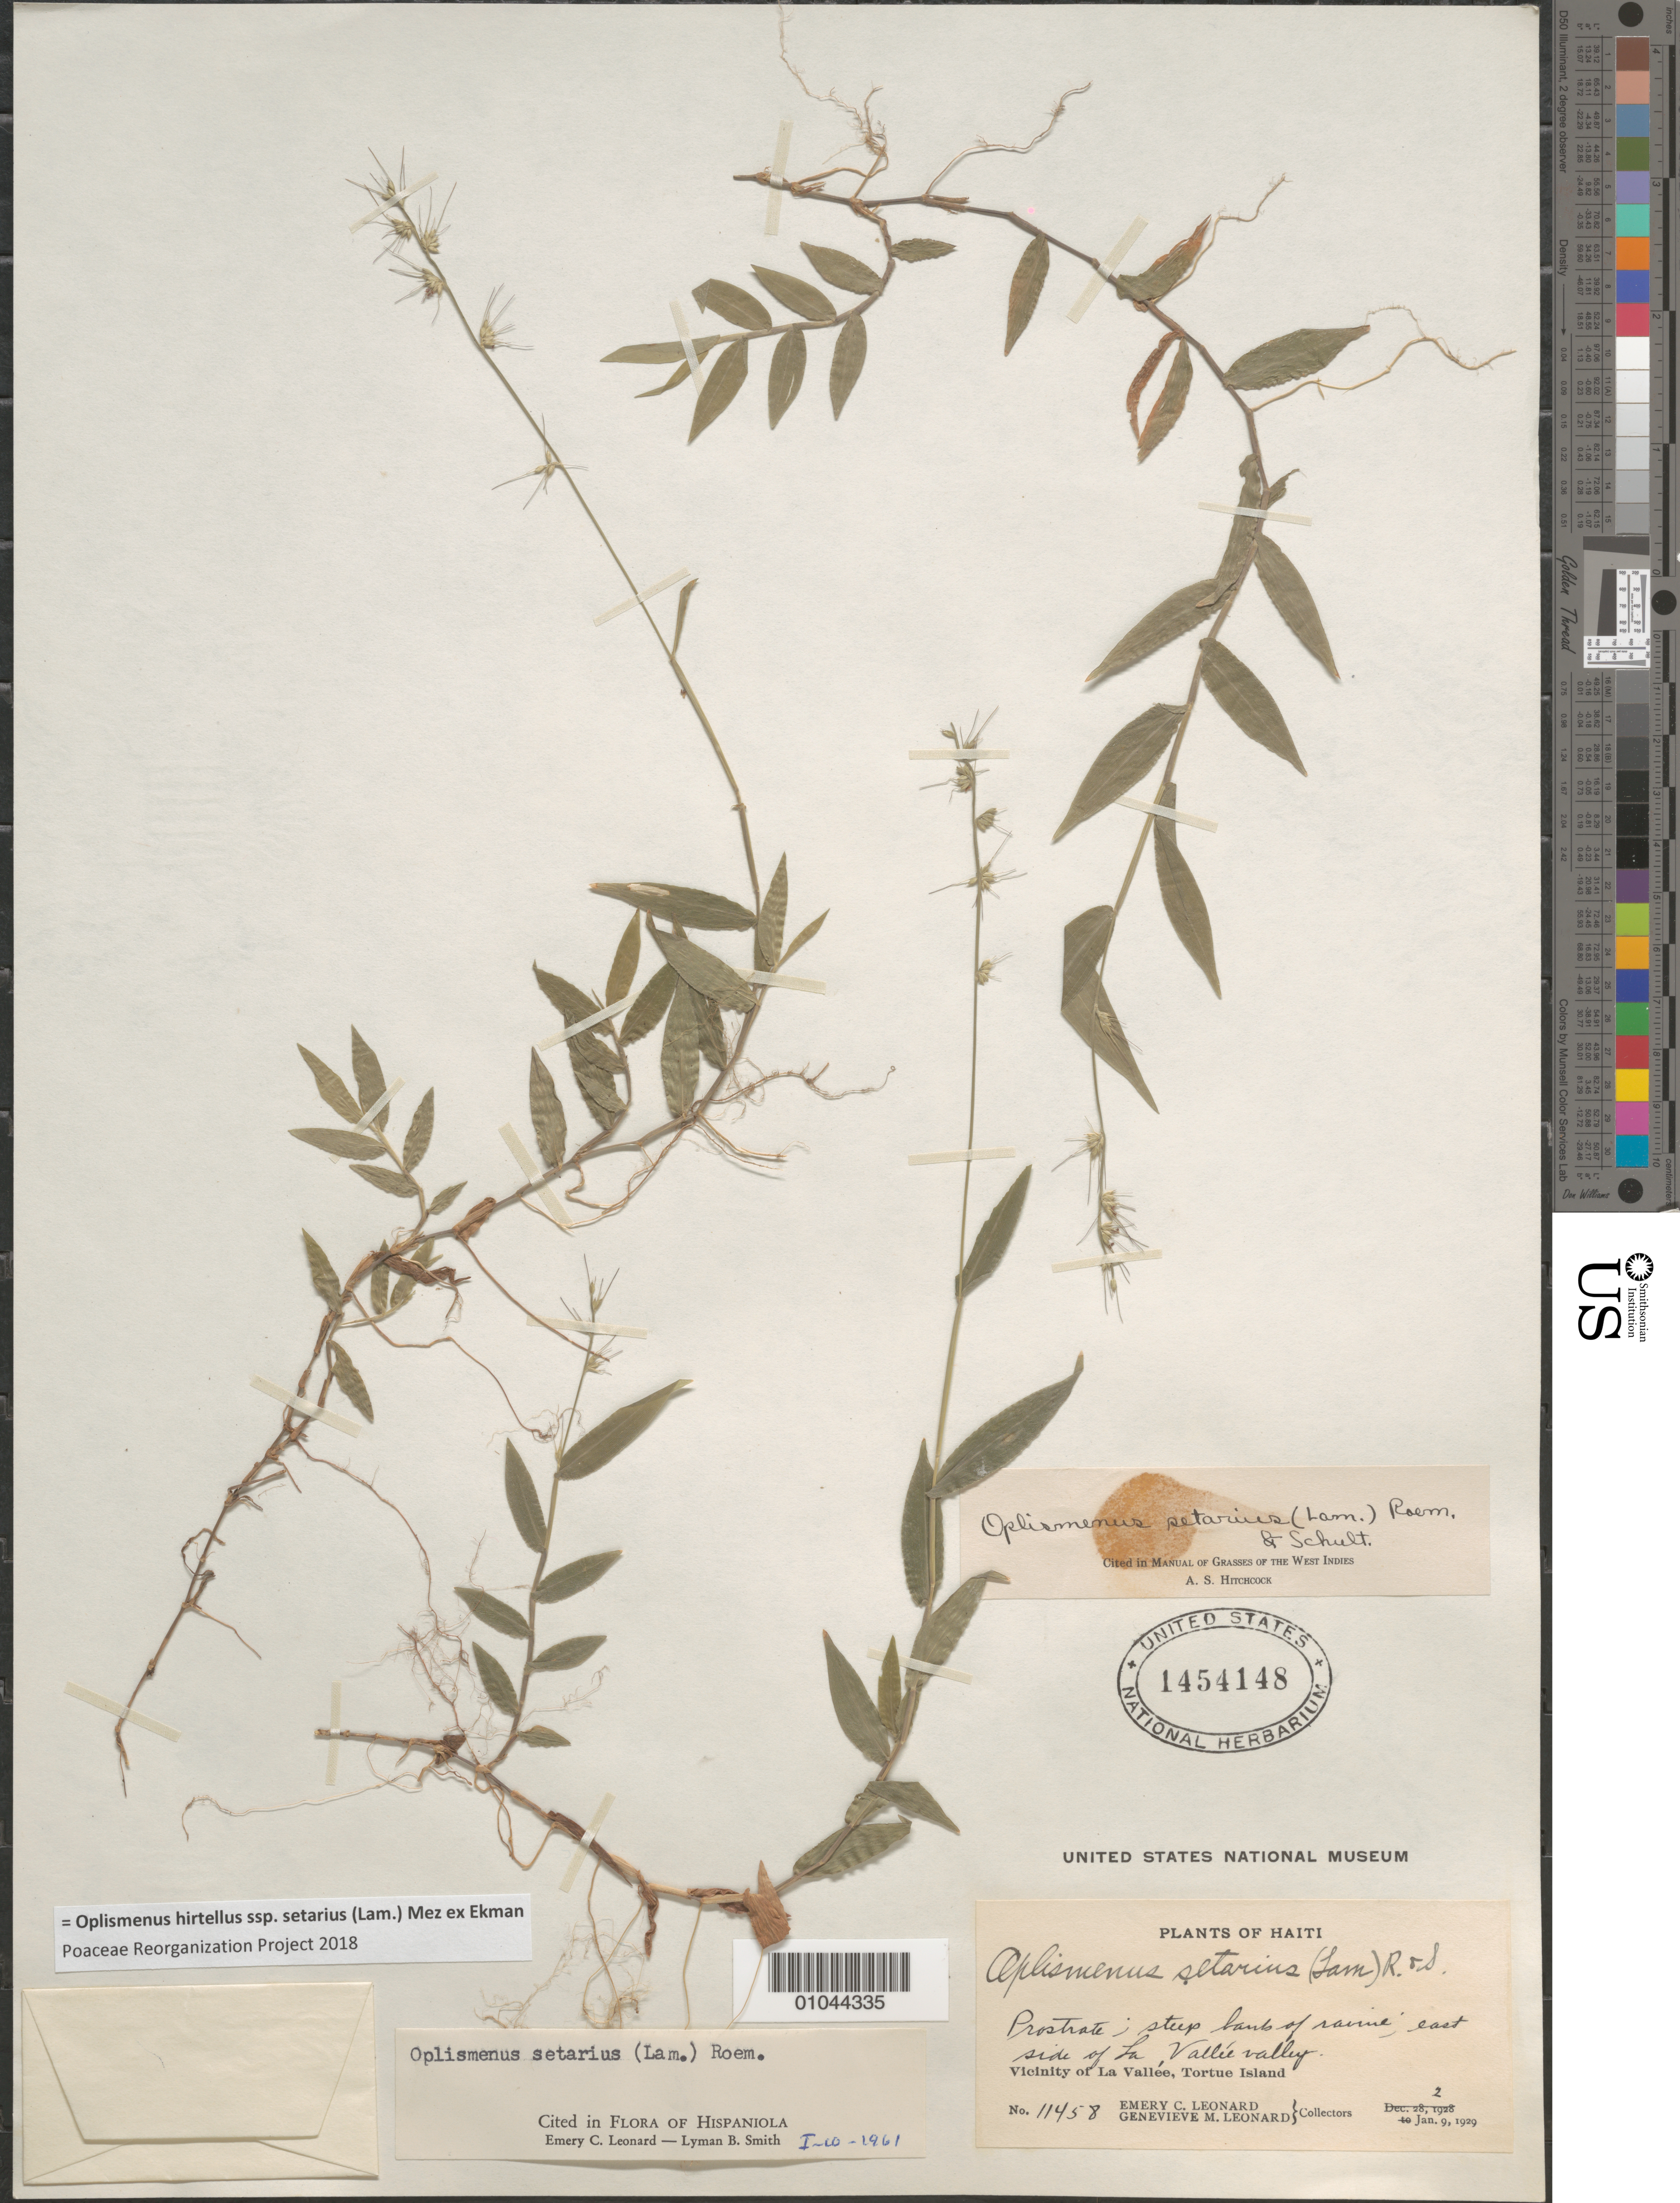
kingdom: Plantae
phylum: Tracheophyta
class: Liliopsida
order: Poales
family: Poaceae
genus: Oplismenus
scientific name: Oplismenus setarius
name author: (Lam.) Roem. & Schult.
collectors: E. C. Leonard & G. M. Leonard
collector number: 11458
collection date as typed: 09 Jan 1929 or 02 Jan 1929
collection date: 1929-01-02 or 1929-01-09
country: Haiti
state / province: Nord-Óuest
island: Île de la Tortue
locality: East side of La Vallee Tortue Island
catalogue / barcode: US 1454148